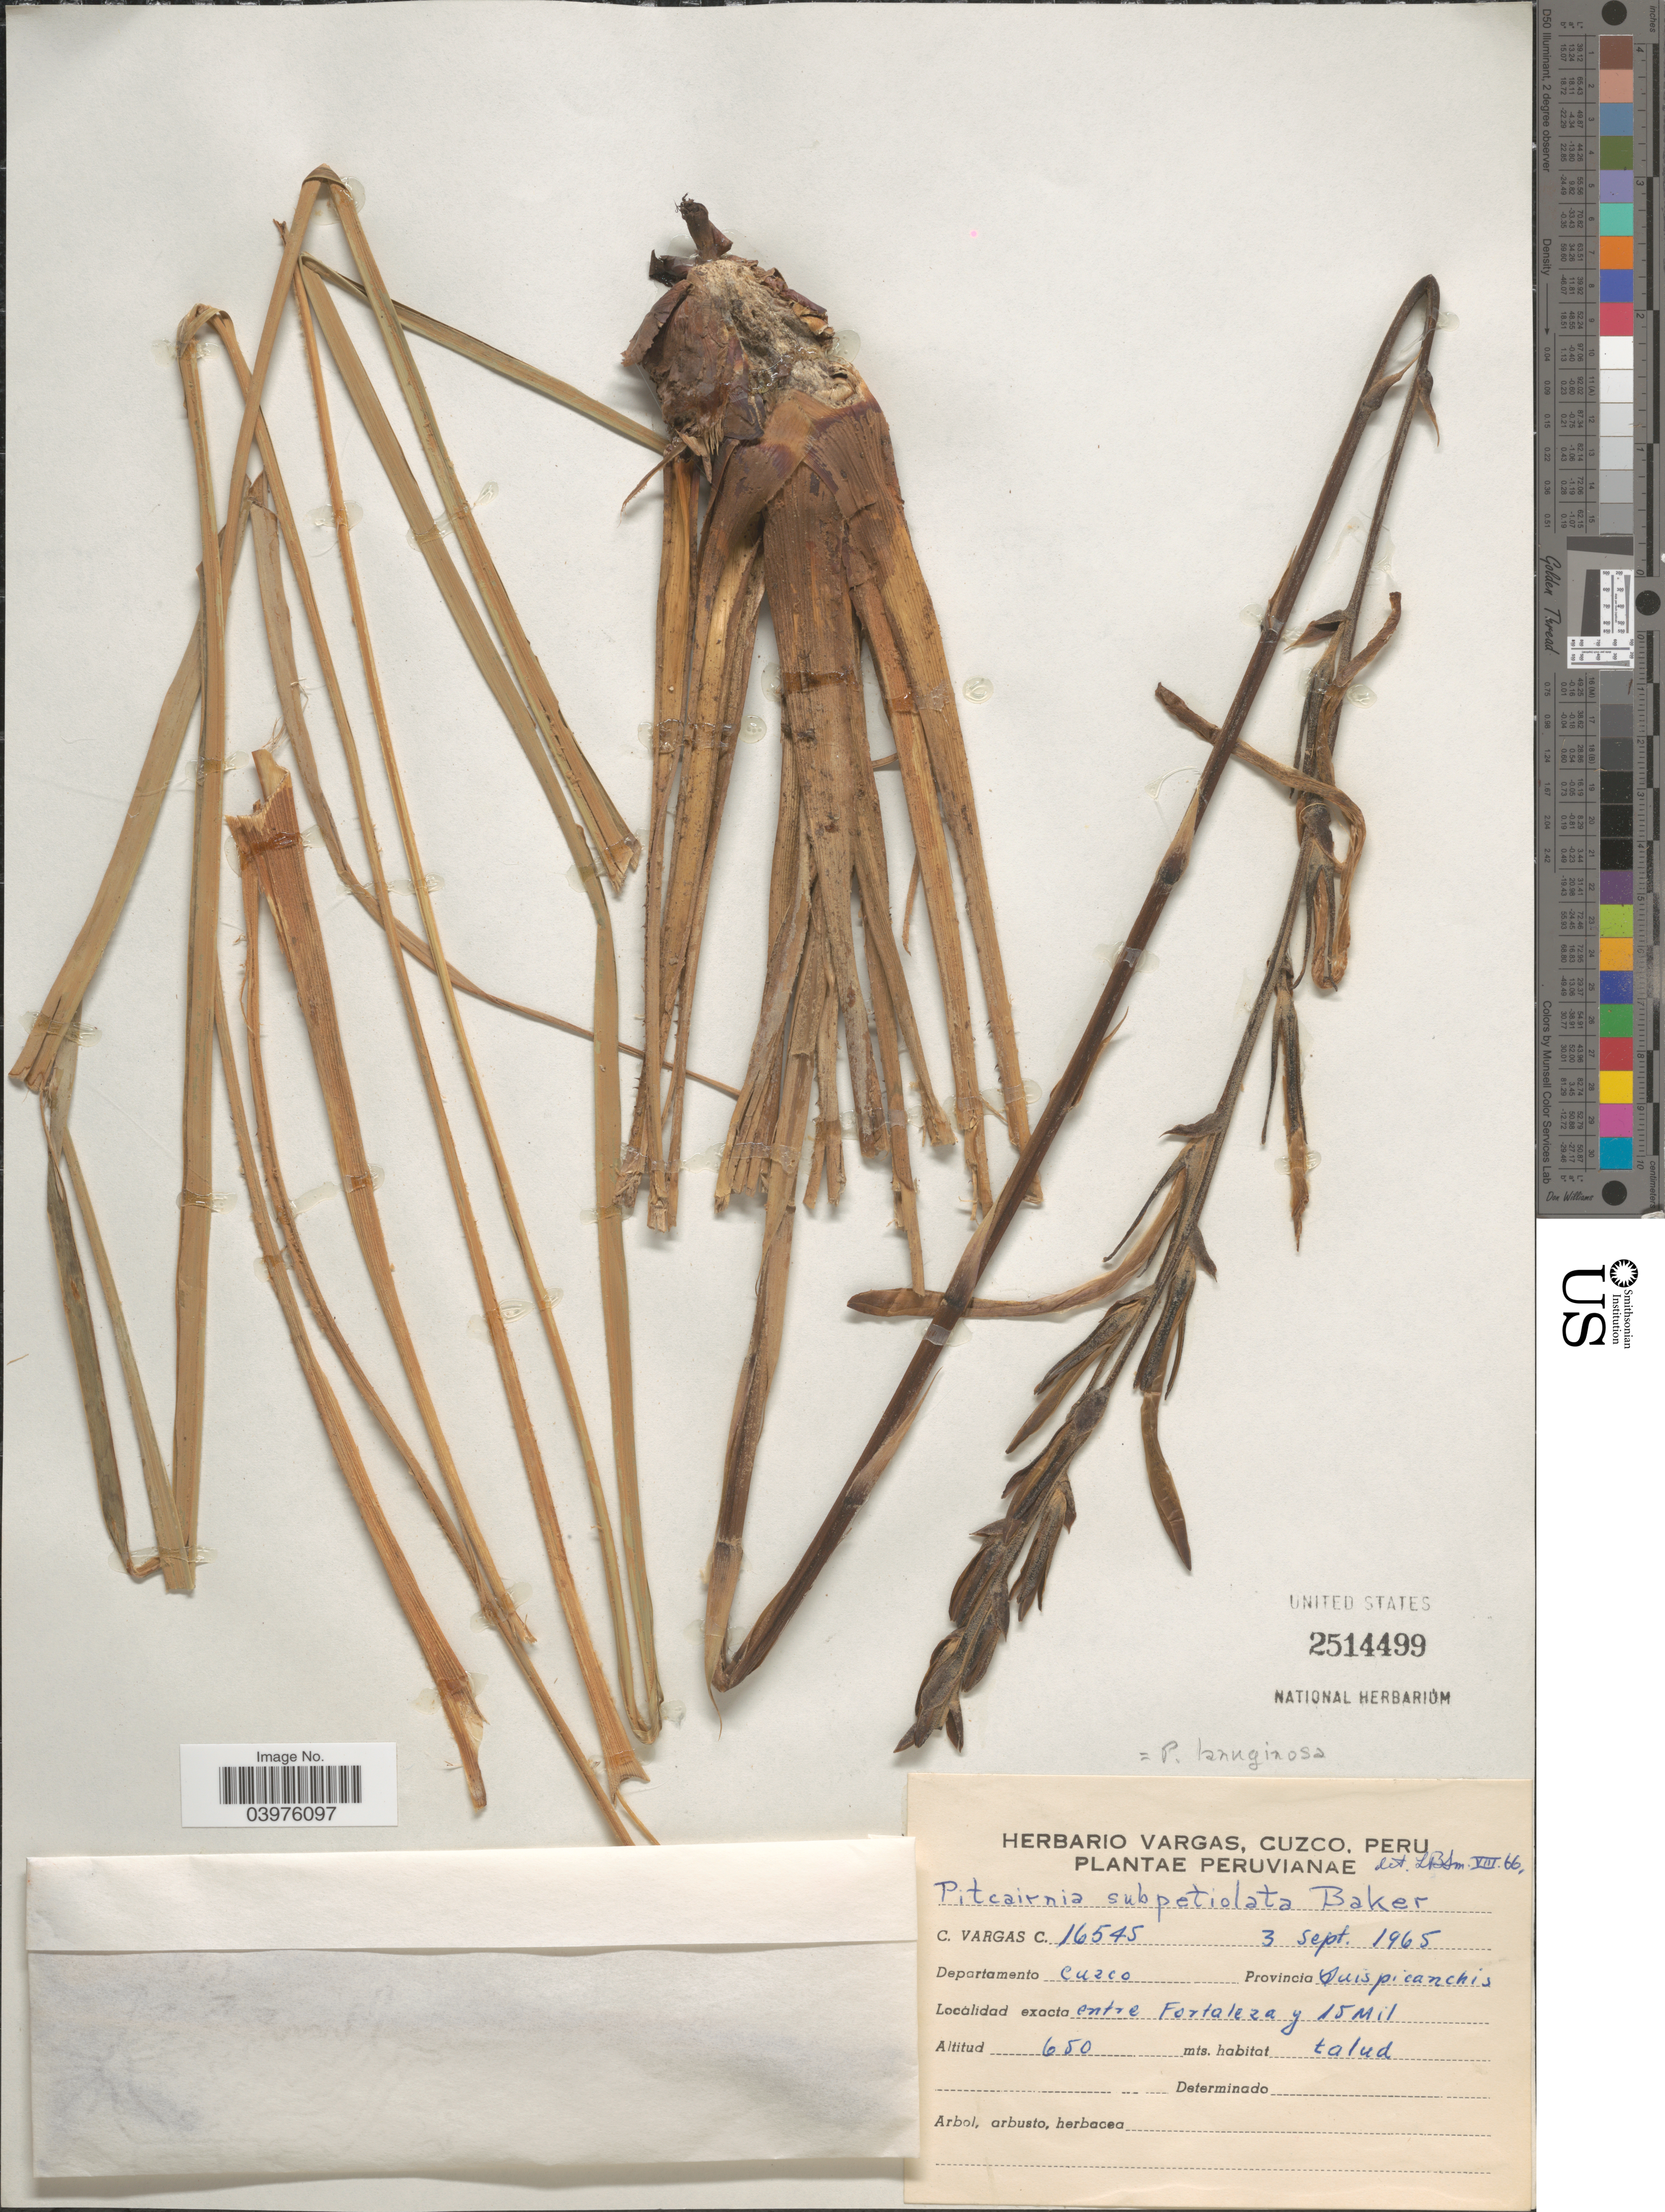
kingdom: Plantae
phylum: Tracheophyta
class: Liliopsida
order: Poales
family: Bromeliaceae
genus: Pitcairnia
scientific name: Pitcairnia lanuginosa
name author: Ruiz & Pav.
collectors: C. Vargas Calderón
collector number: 16545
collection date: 1965-09-03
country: Peru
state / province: Cusco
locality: Departamento Cusco. Provincia Quispicanchis. Entre Fortaleza y 15 mil.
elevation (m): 650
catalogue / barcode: US 2514499